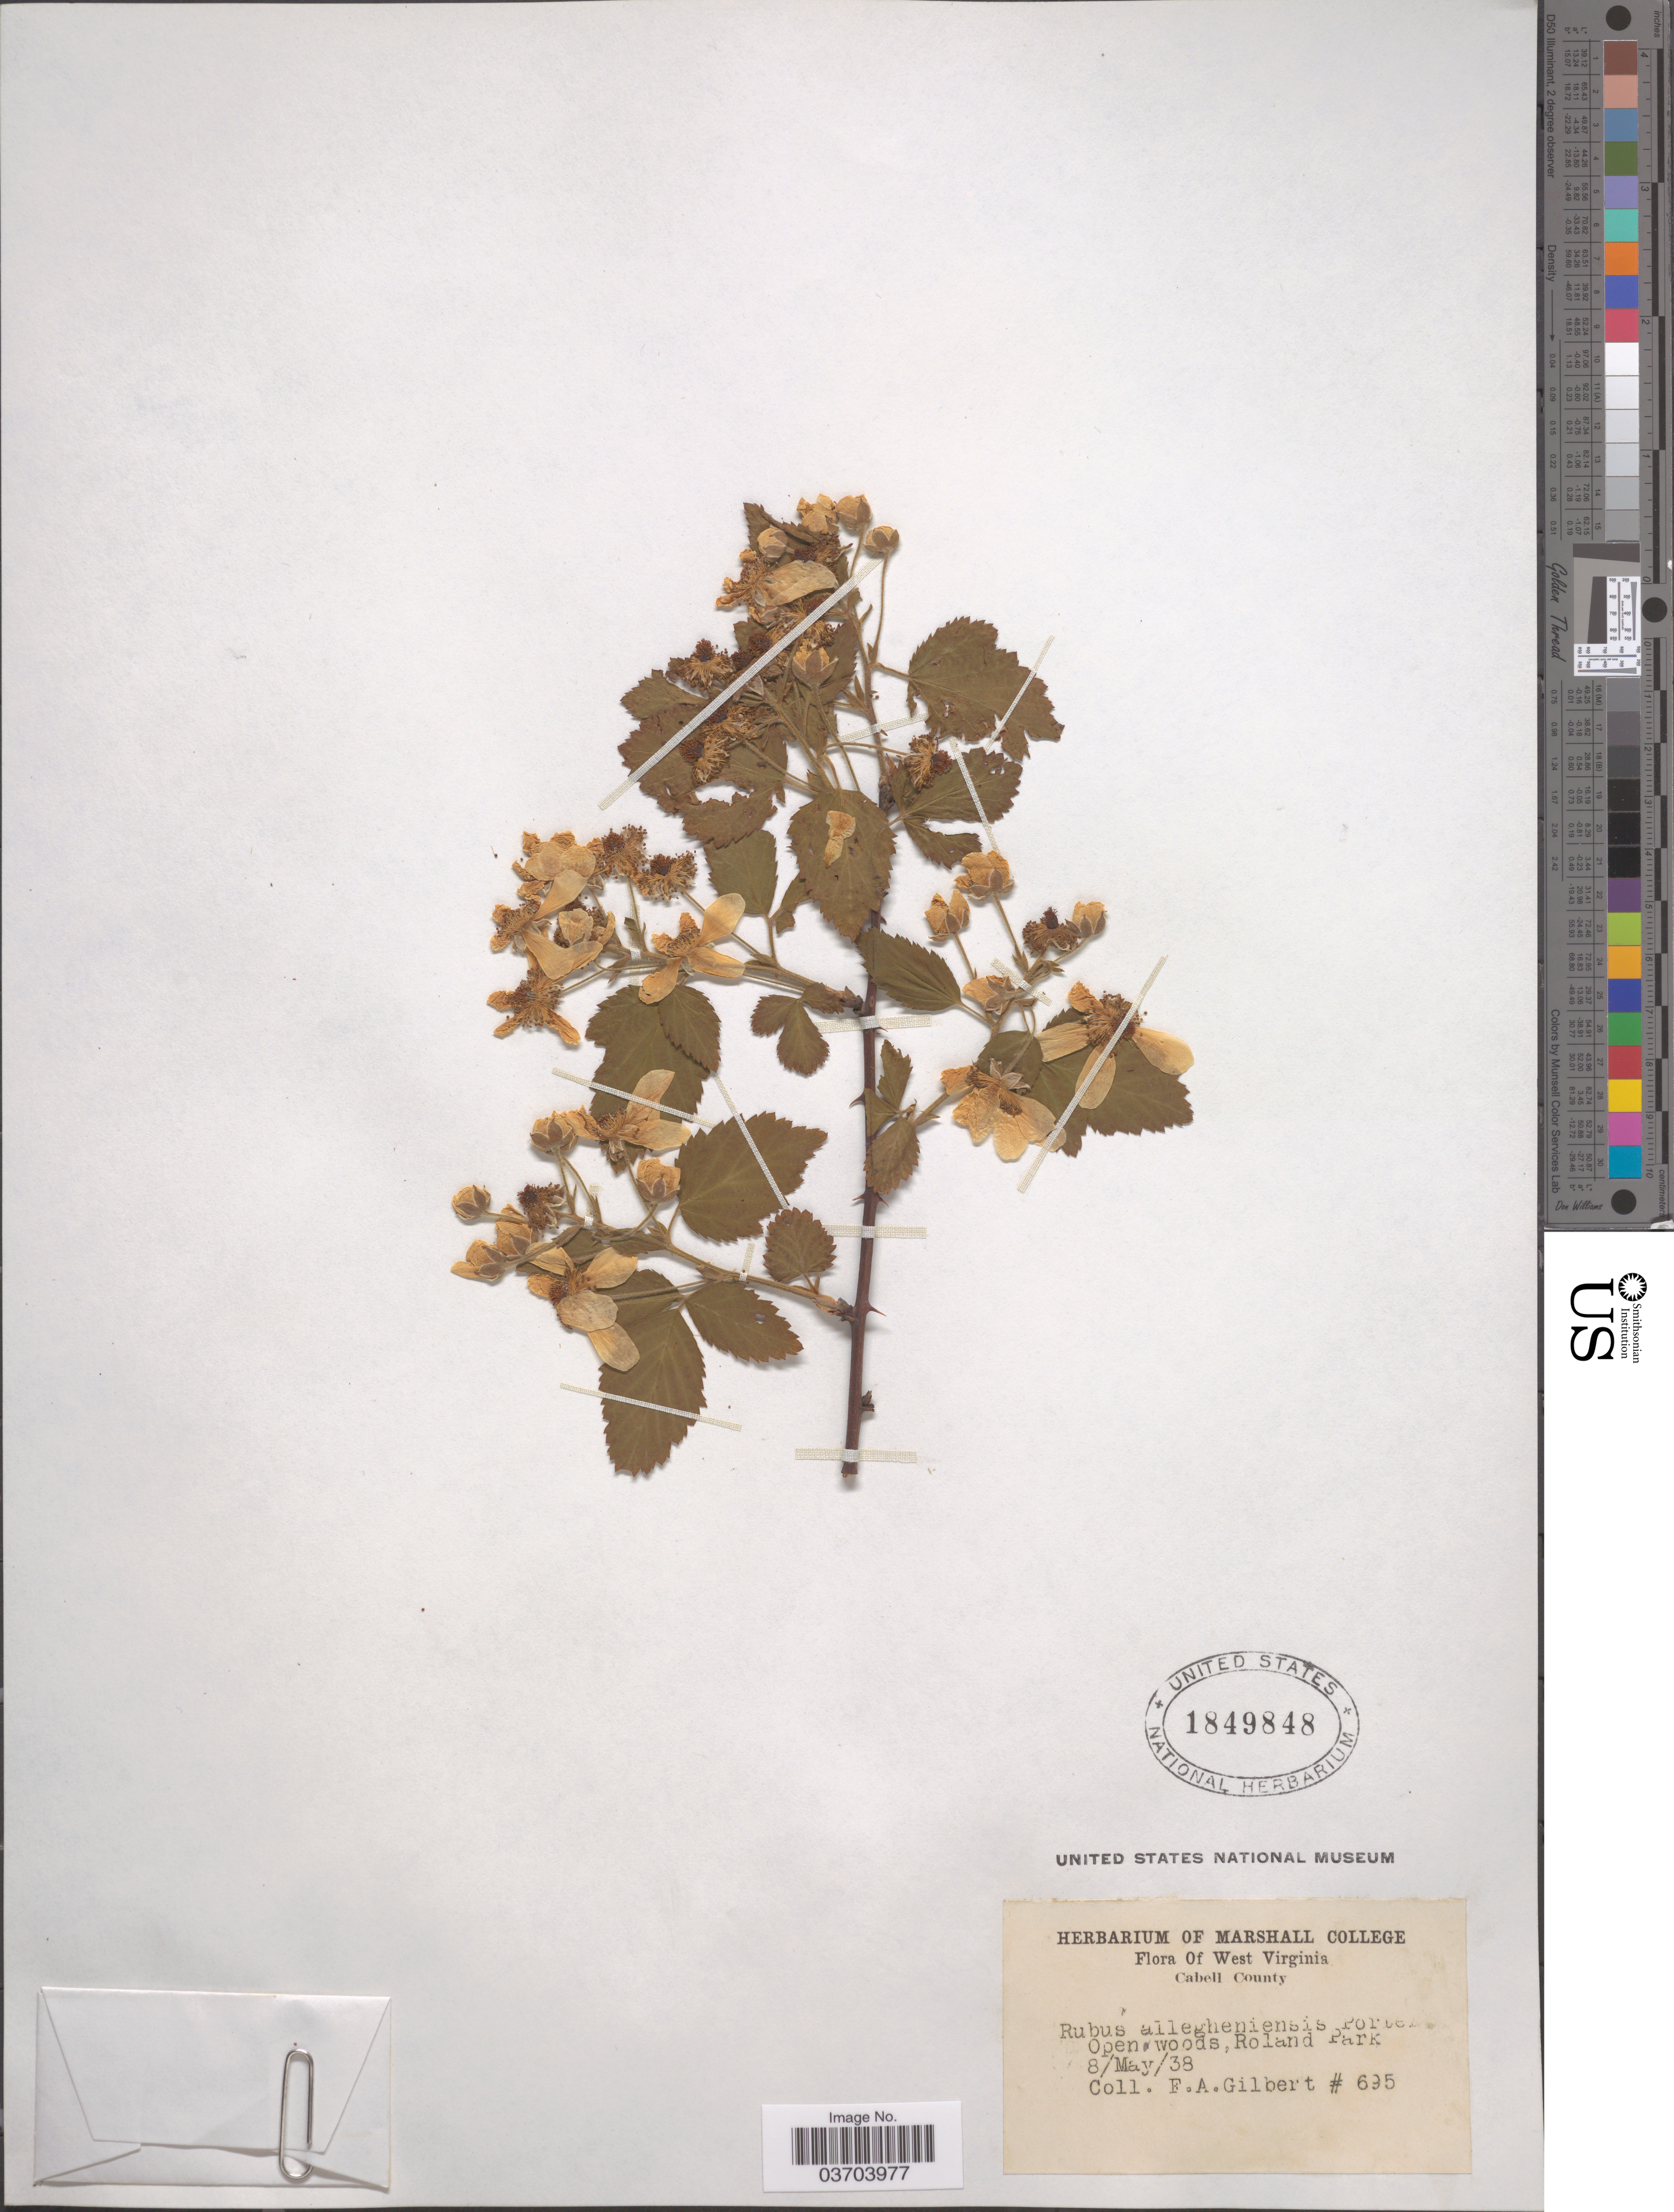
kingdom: Plantae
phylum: Tracheophyta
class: Magnoliopsida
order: Rosales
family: Rosaceae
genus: Rubus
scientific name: Rubus allegheniensis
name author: Porter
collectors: F. A. Gilbert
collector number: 695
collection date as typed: Transcribed d/m/y: 8/5/38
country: United States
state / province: West Virginia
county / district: Cabell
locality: Cabell County. Roland Park.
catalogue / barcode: US 1849848